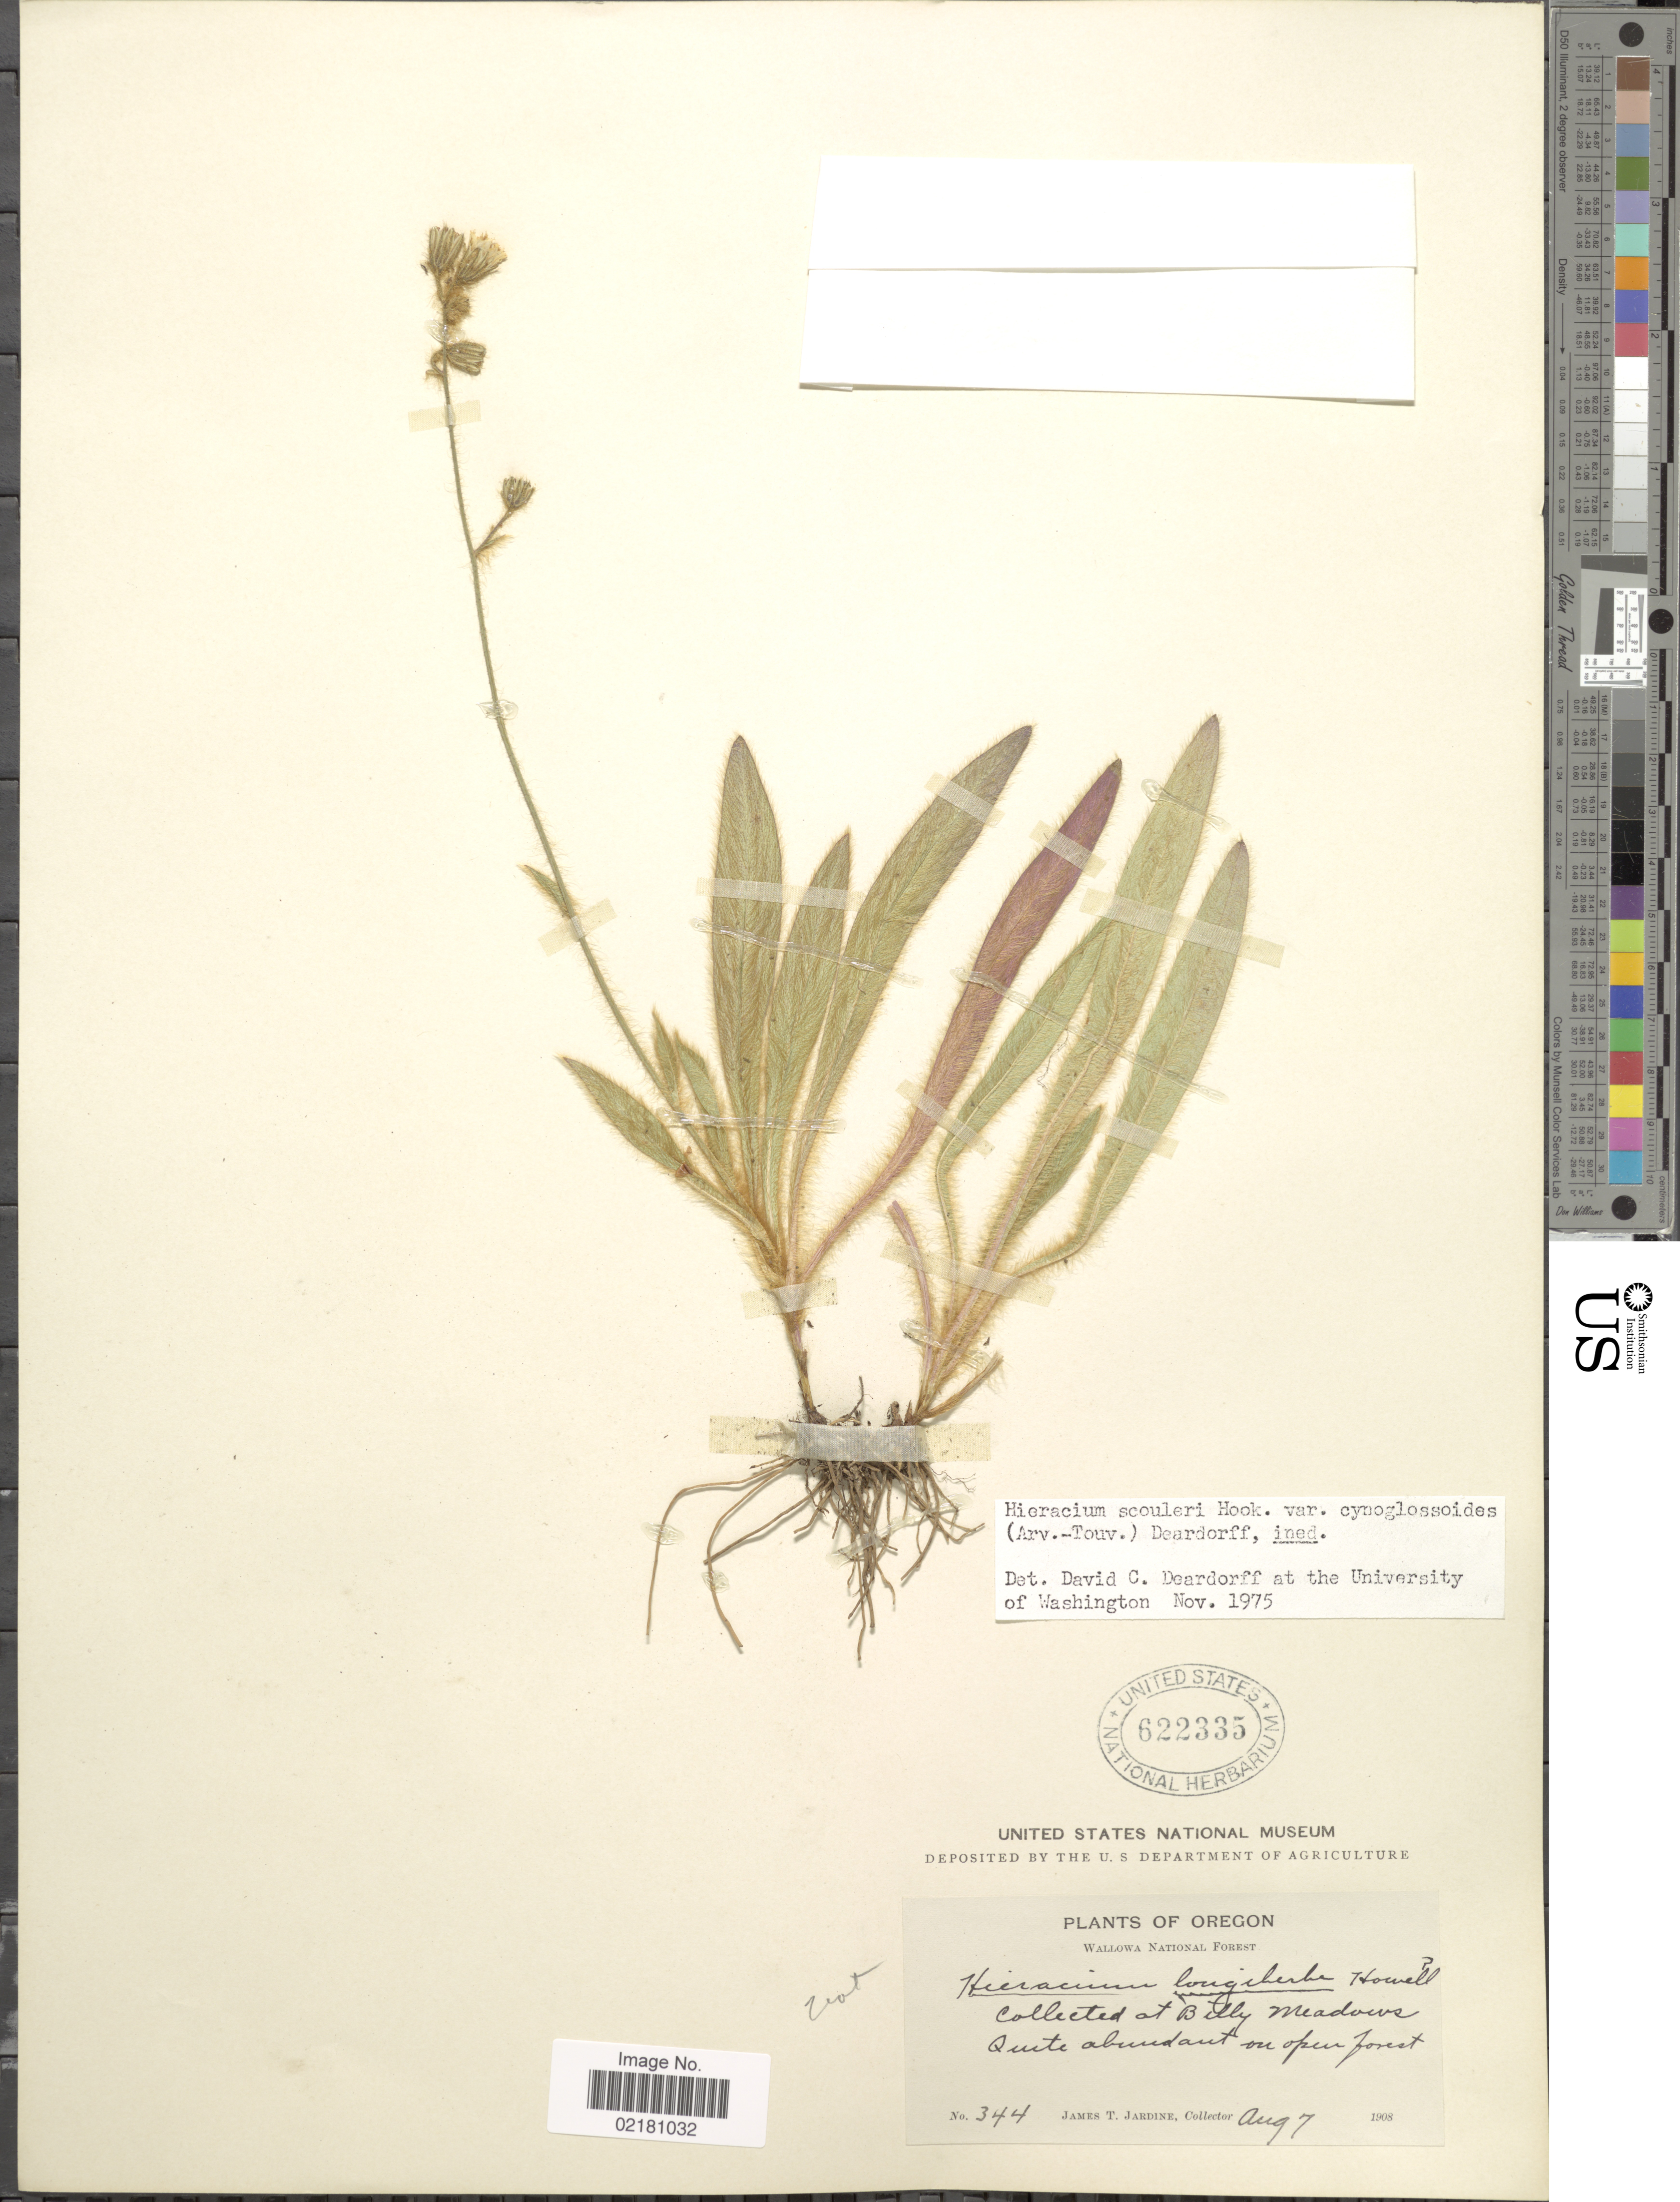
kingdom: Plantae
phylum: Tracheophyta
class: Magnoliopsida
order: Asterales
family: Asteraceae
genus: Hieracium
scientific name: Hieracium scouleri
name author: Hook.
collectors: J. T. Jardine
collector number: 344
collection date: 1908-08-07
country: United States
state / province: Oregon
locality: Wallowa National Forest. Collected at Billy Meadows. Quite abundant on open forest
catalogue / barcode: US 622335